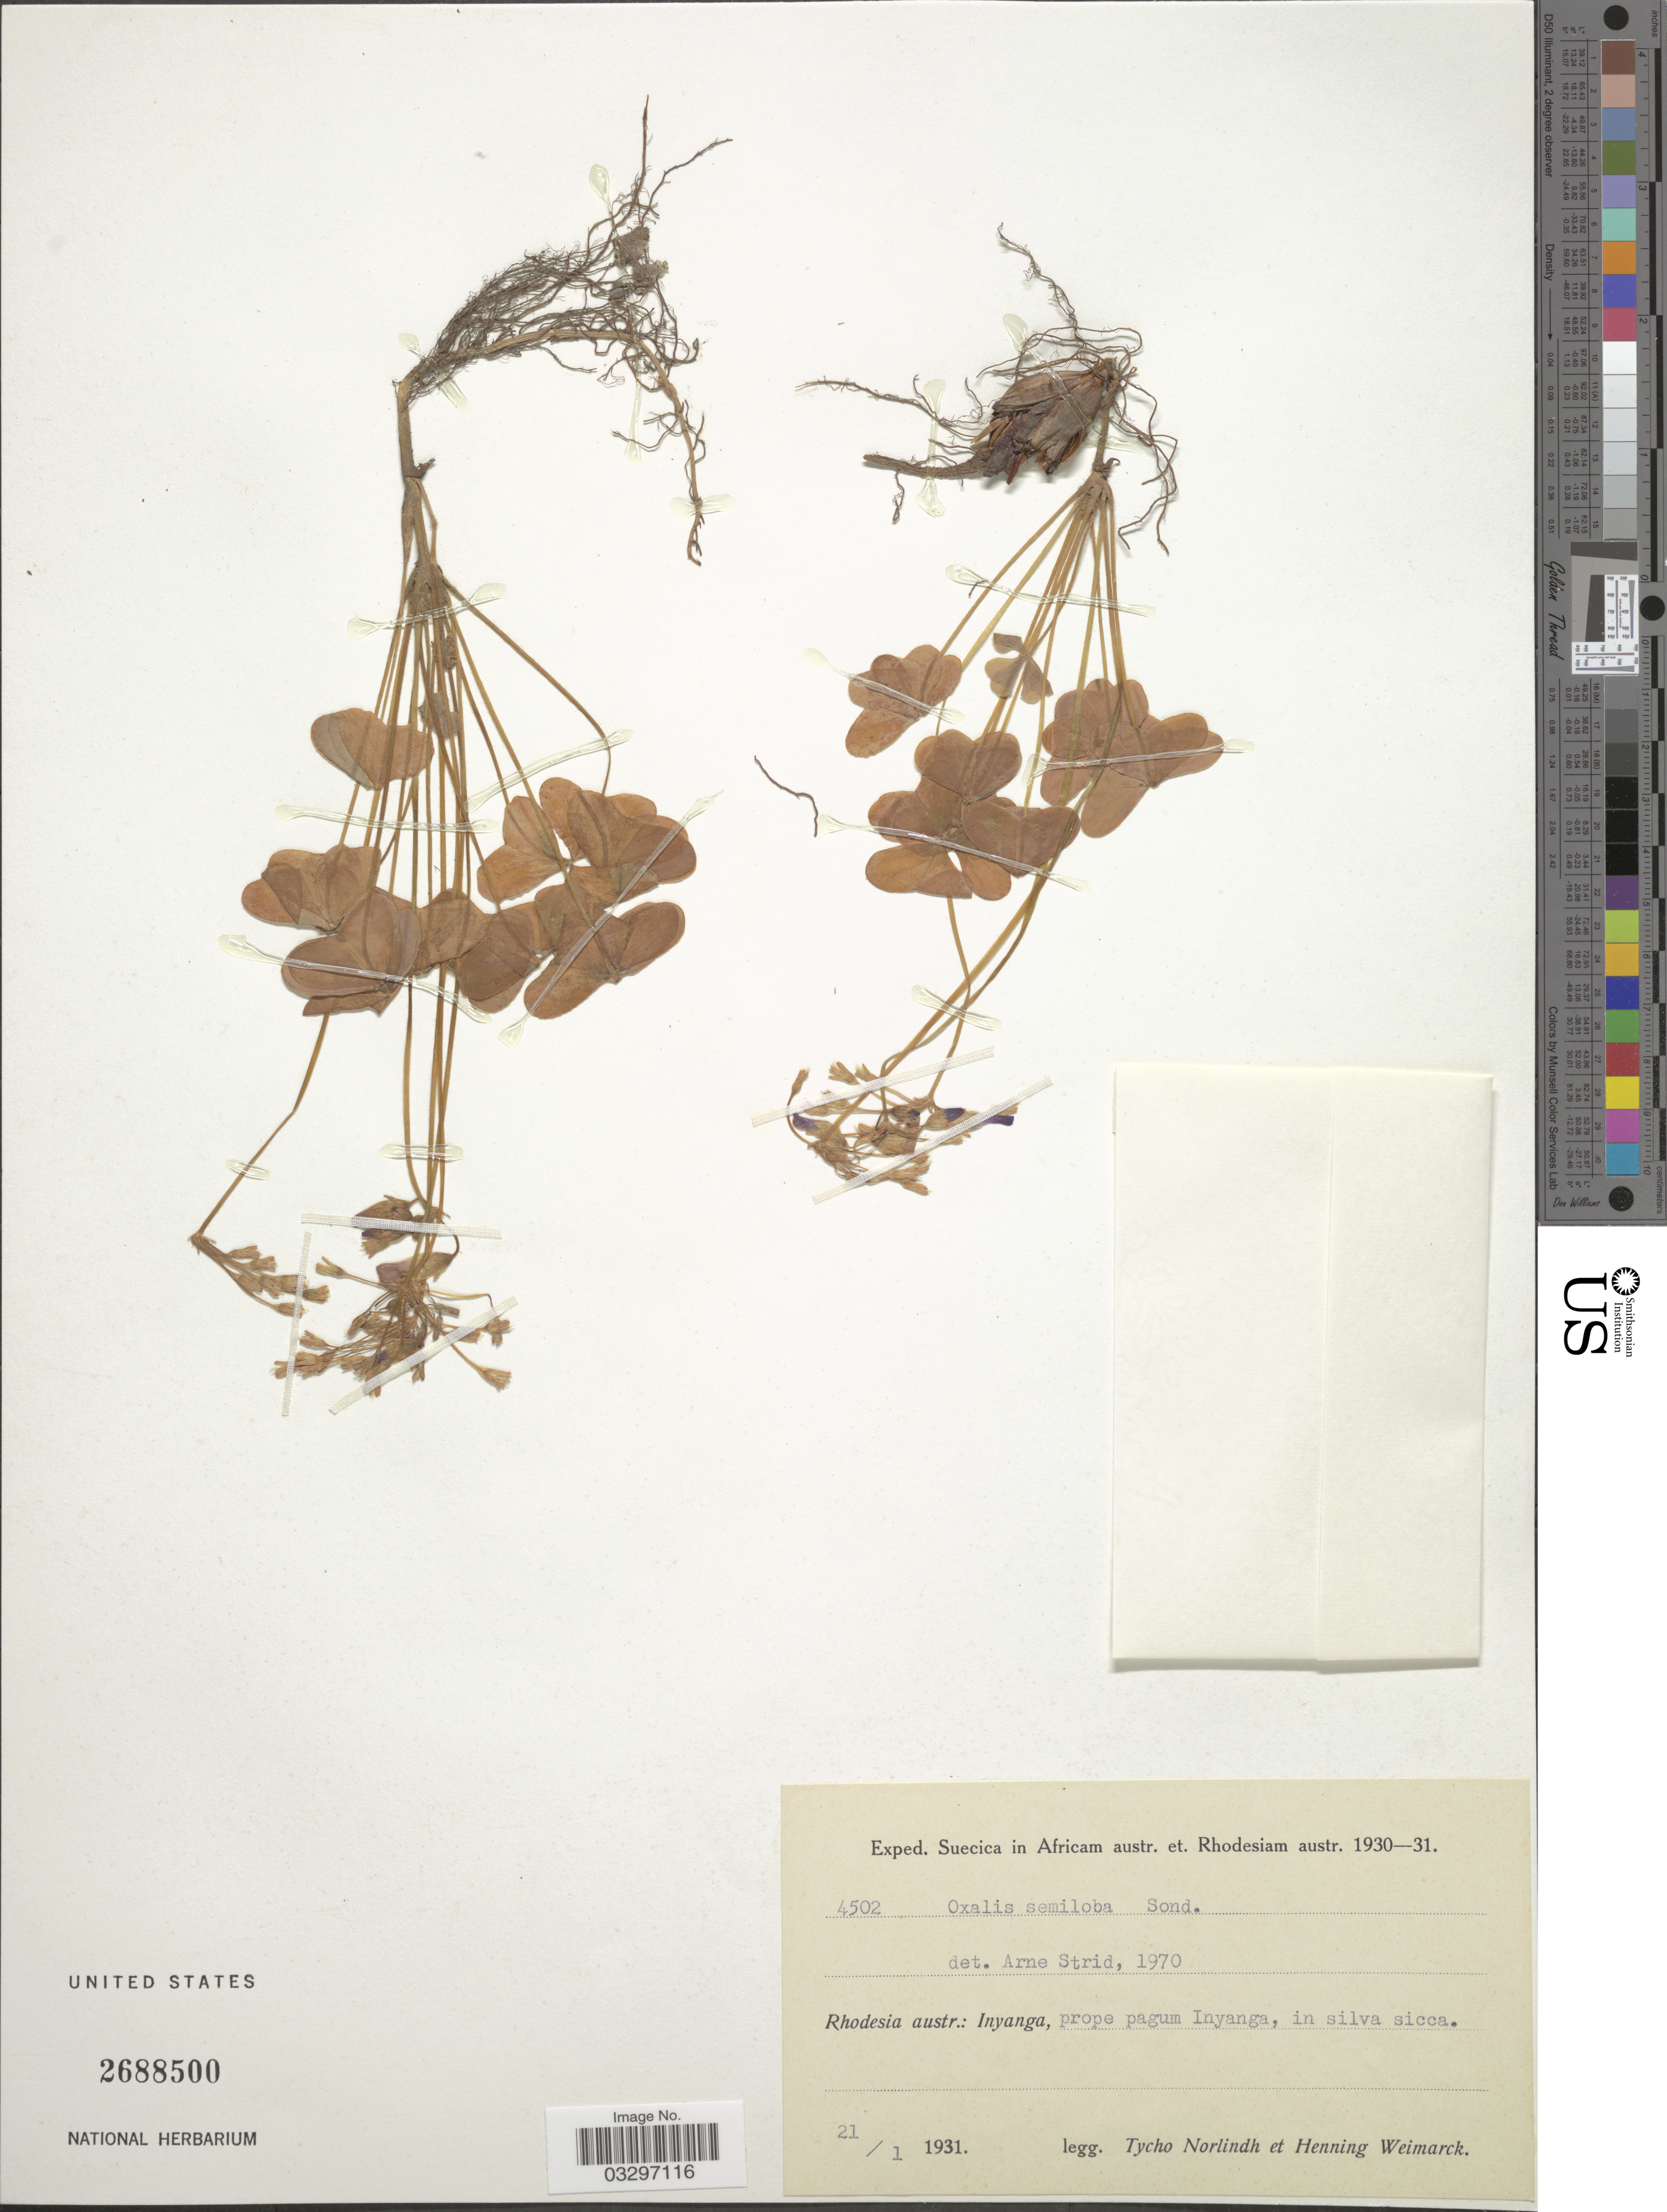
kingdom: Plantae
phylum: Tracheophyta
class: Magnoliopsida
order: Oxalidales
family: Oxalidaceae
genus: Oxalis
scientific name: Oxalis semiloba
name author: Sond.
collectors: N. T. Norlindh & H. Weimarck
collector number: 4502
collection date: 1931-01-21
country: Zimbabwe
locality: Suecica in Africam austr. et Rhodesiam austr., Rhodesia austr.: Inyanga, prope pagum Inyanga.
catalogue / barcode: US 2688500